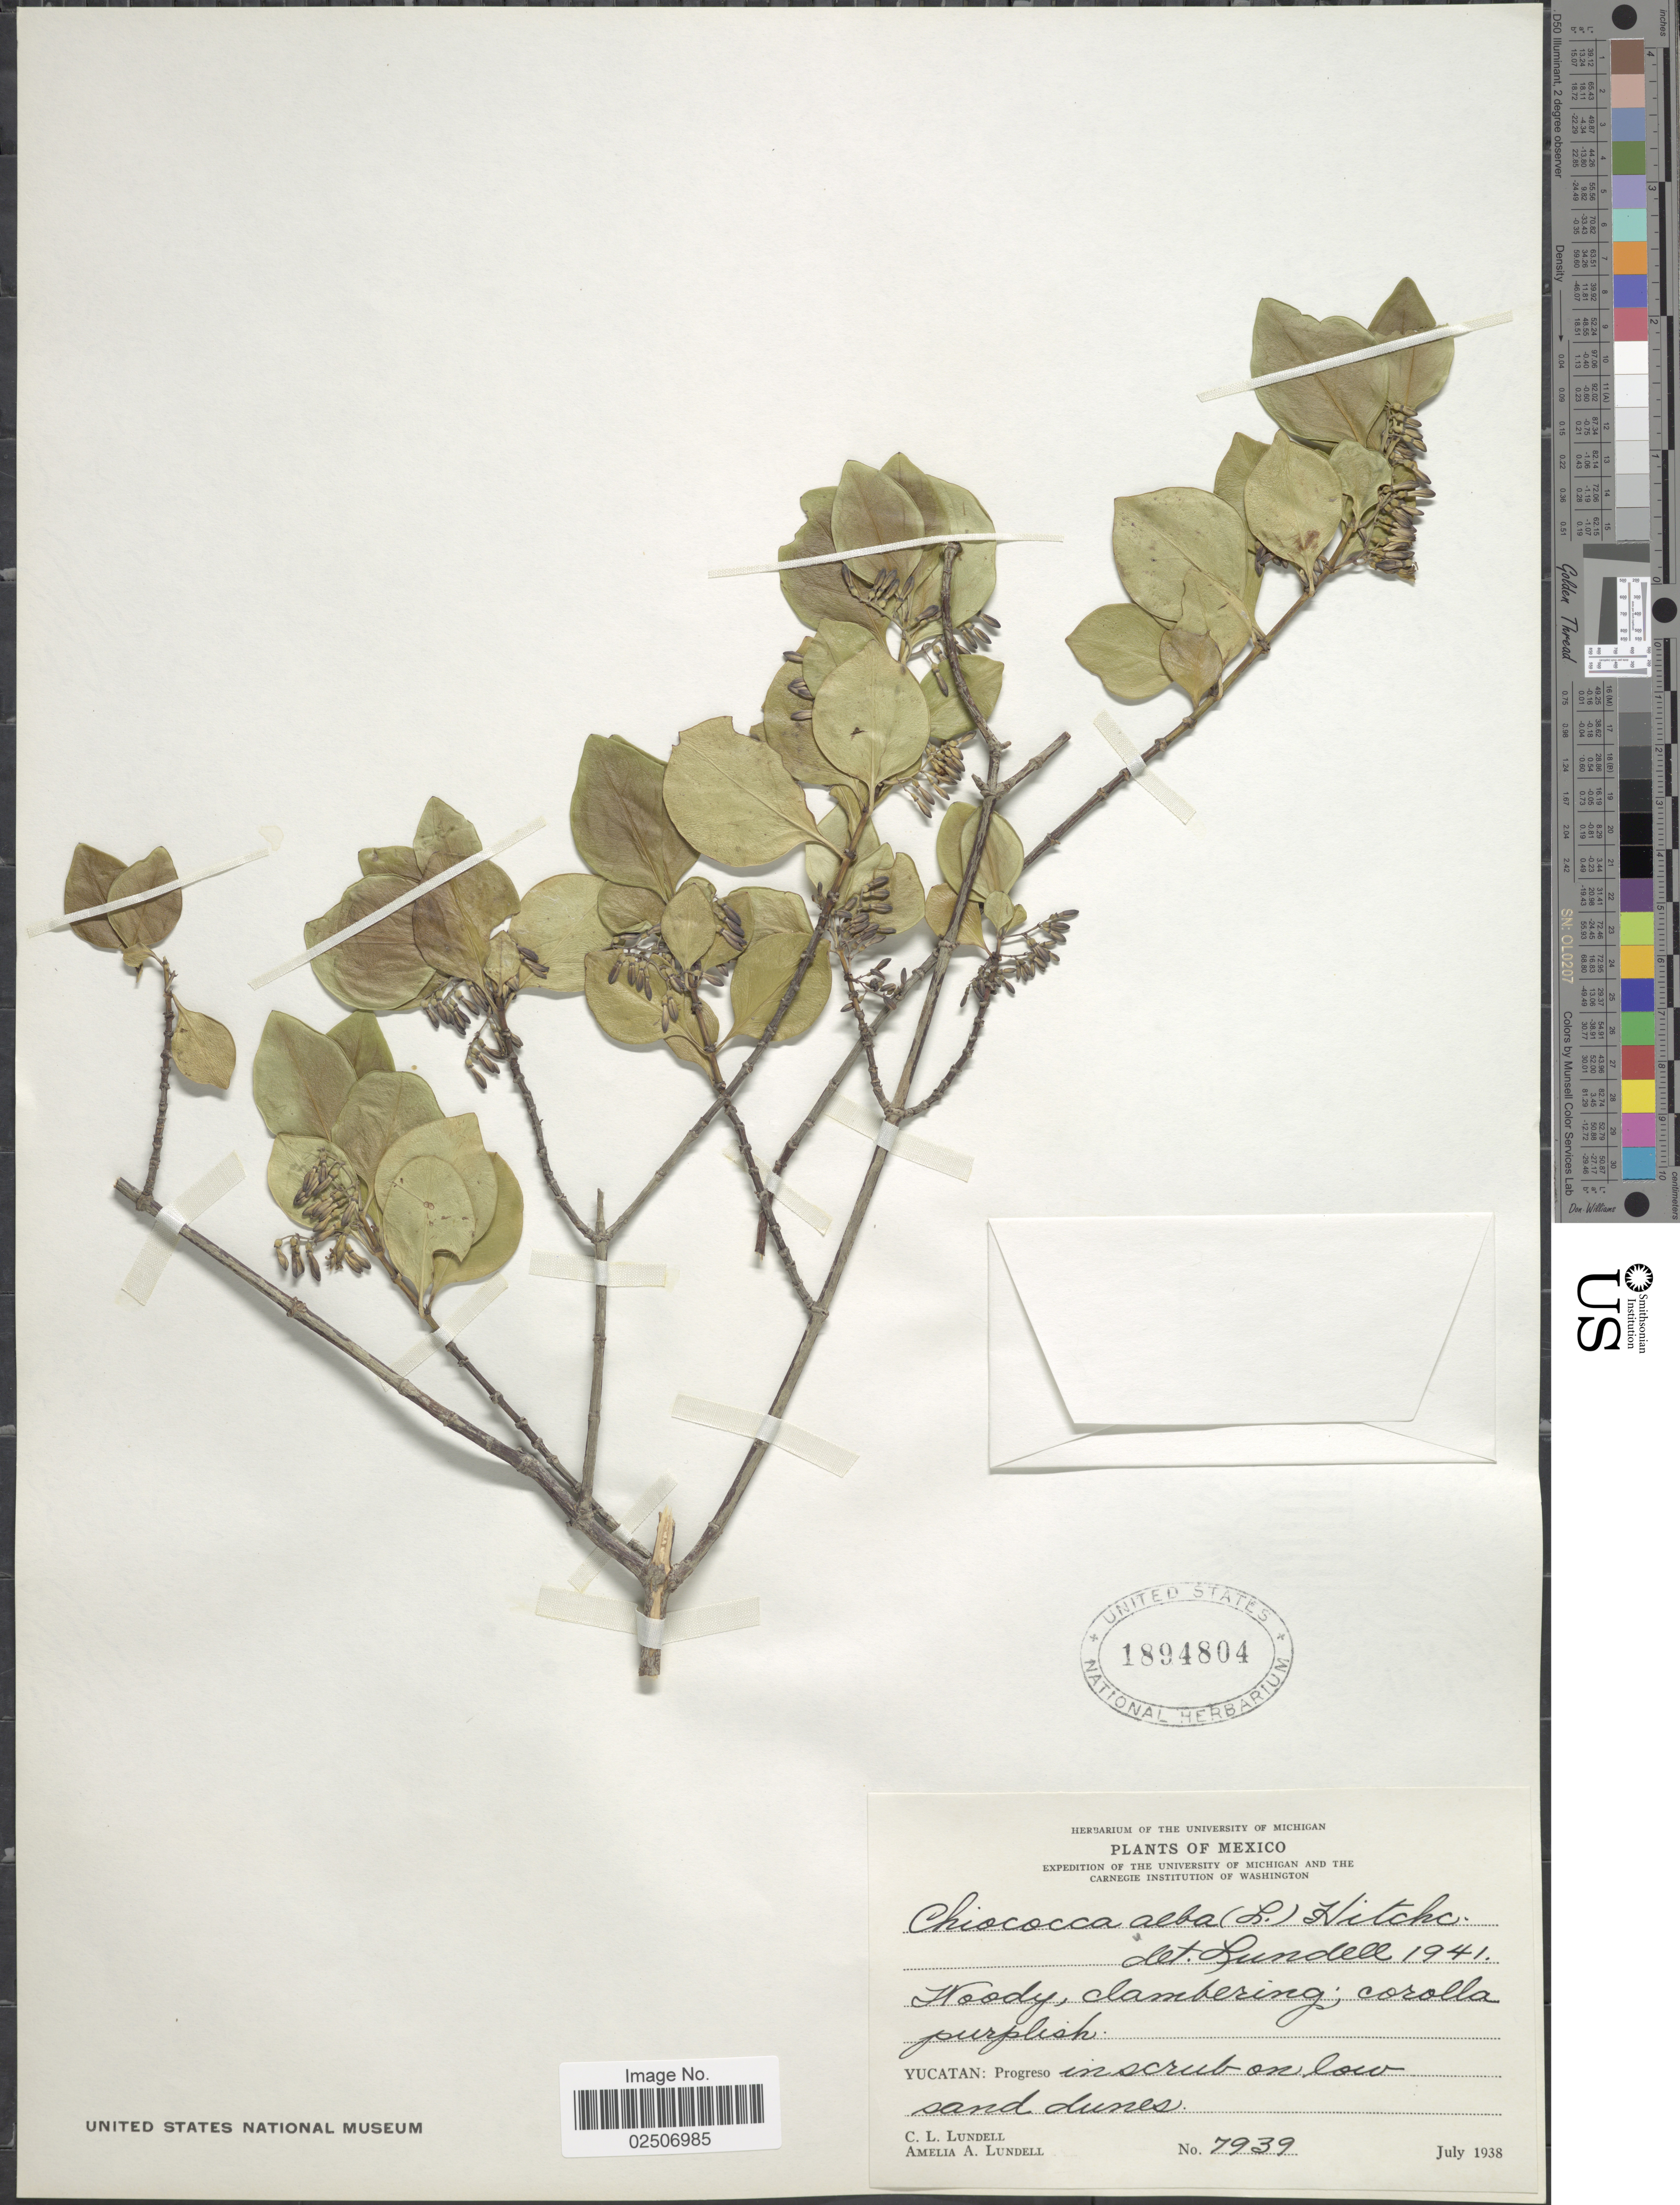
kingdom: Plantae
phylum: Tracheophyta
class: Magnoliopsida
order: Gentianales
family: Rubiaceae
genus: Chiococca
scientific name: Chiococca alba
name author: (L.) Hitchc.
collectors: C. L. Lundell & A. A. Lundell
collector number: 7939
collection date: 1938-07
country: Mexico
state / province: Yucatán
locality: Progreso in scrub on low sand dunes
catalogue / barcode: US 1894804